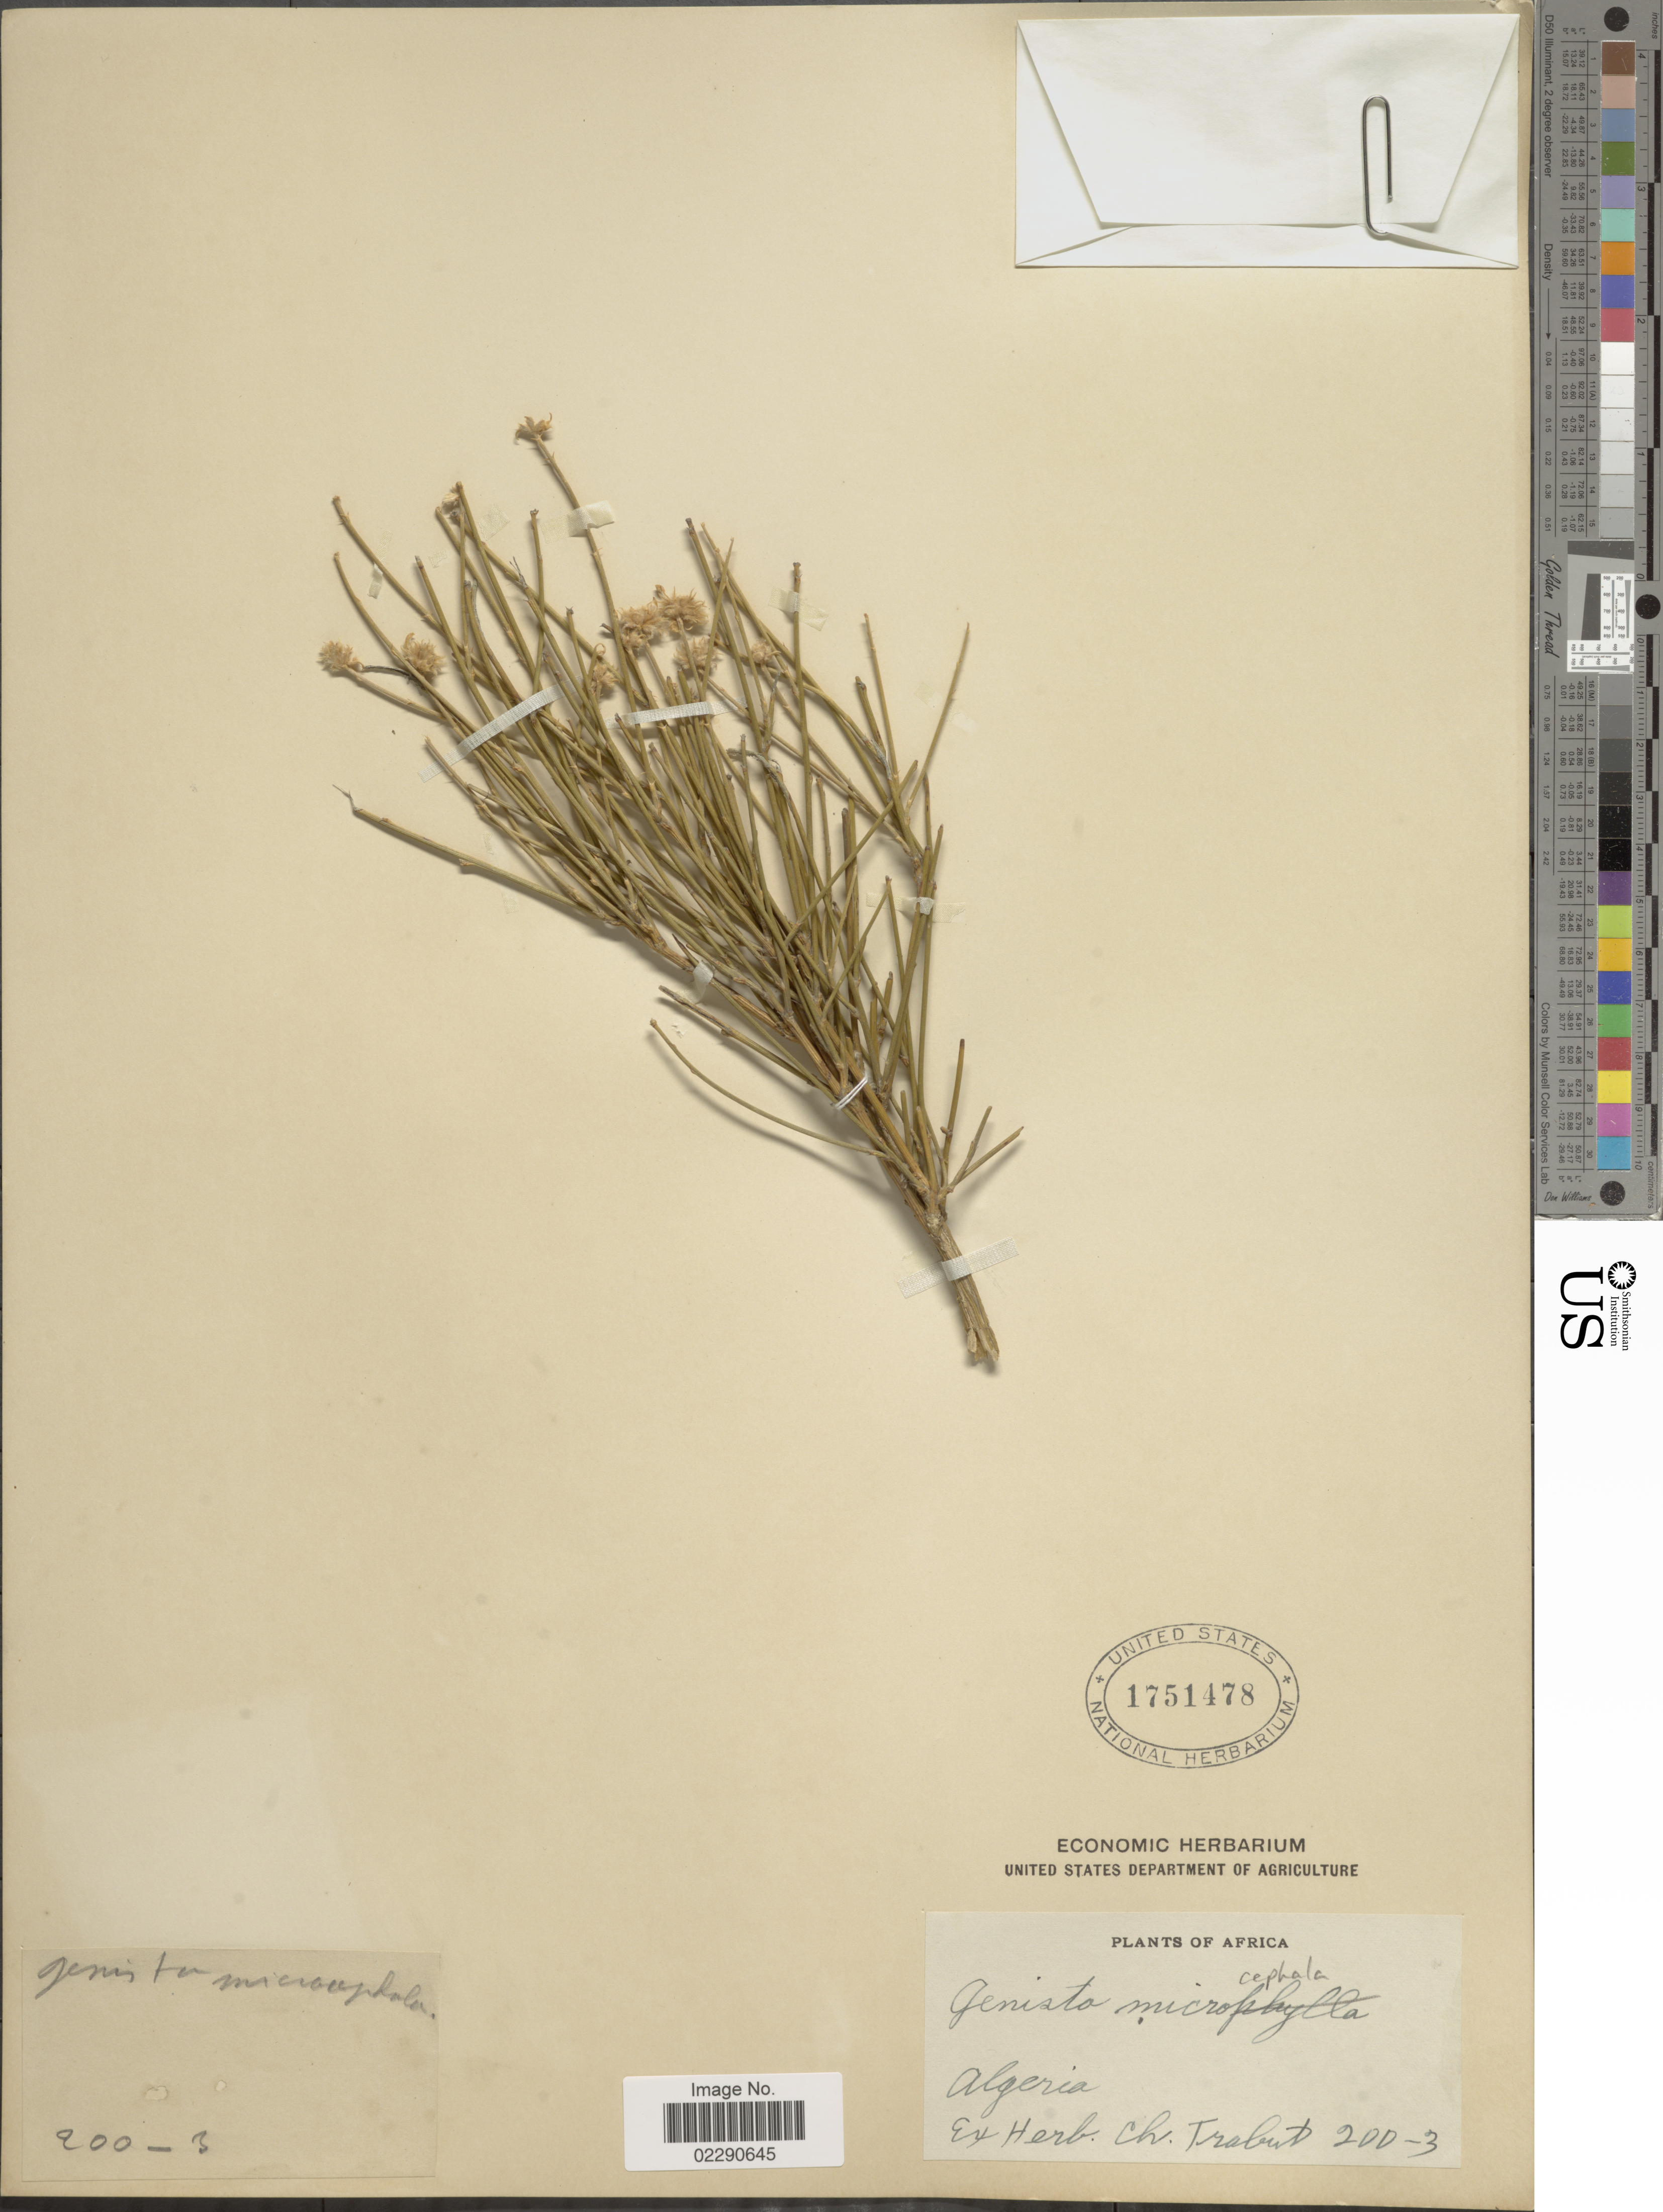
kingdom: Plantae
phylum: Tracheophyta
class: Magnoliopsida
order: Fabales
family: Fabaceae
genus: Genista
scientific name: Genista microcephala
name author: Coss.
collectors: Ex herb. Ch. Trabut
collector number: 200-3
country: Algeria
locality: Africa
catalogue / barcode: US 1751478